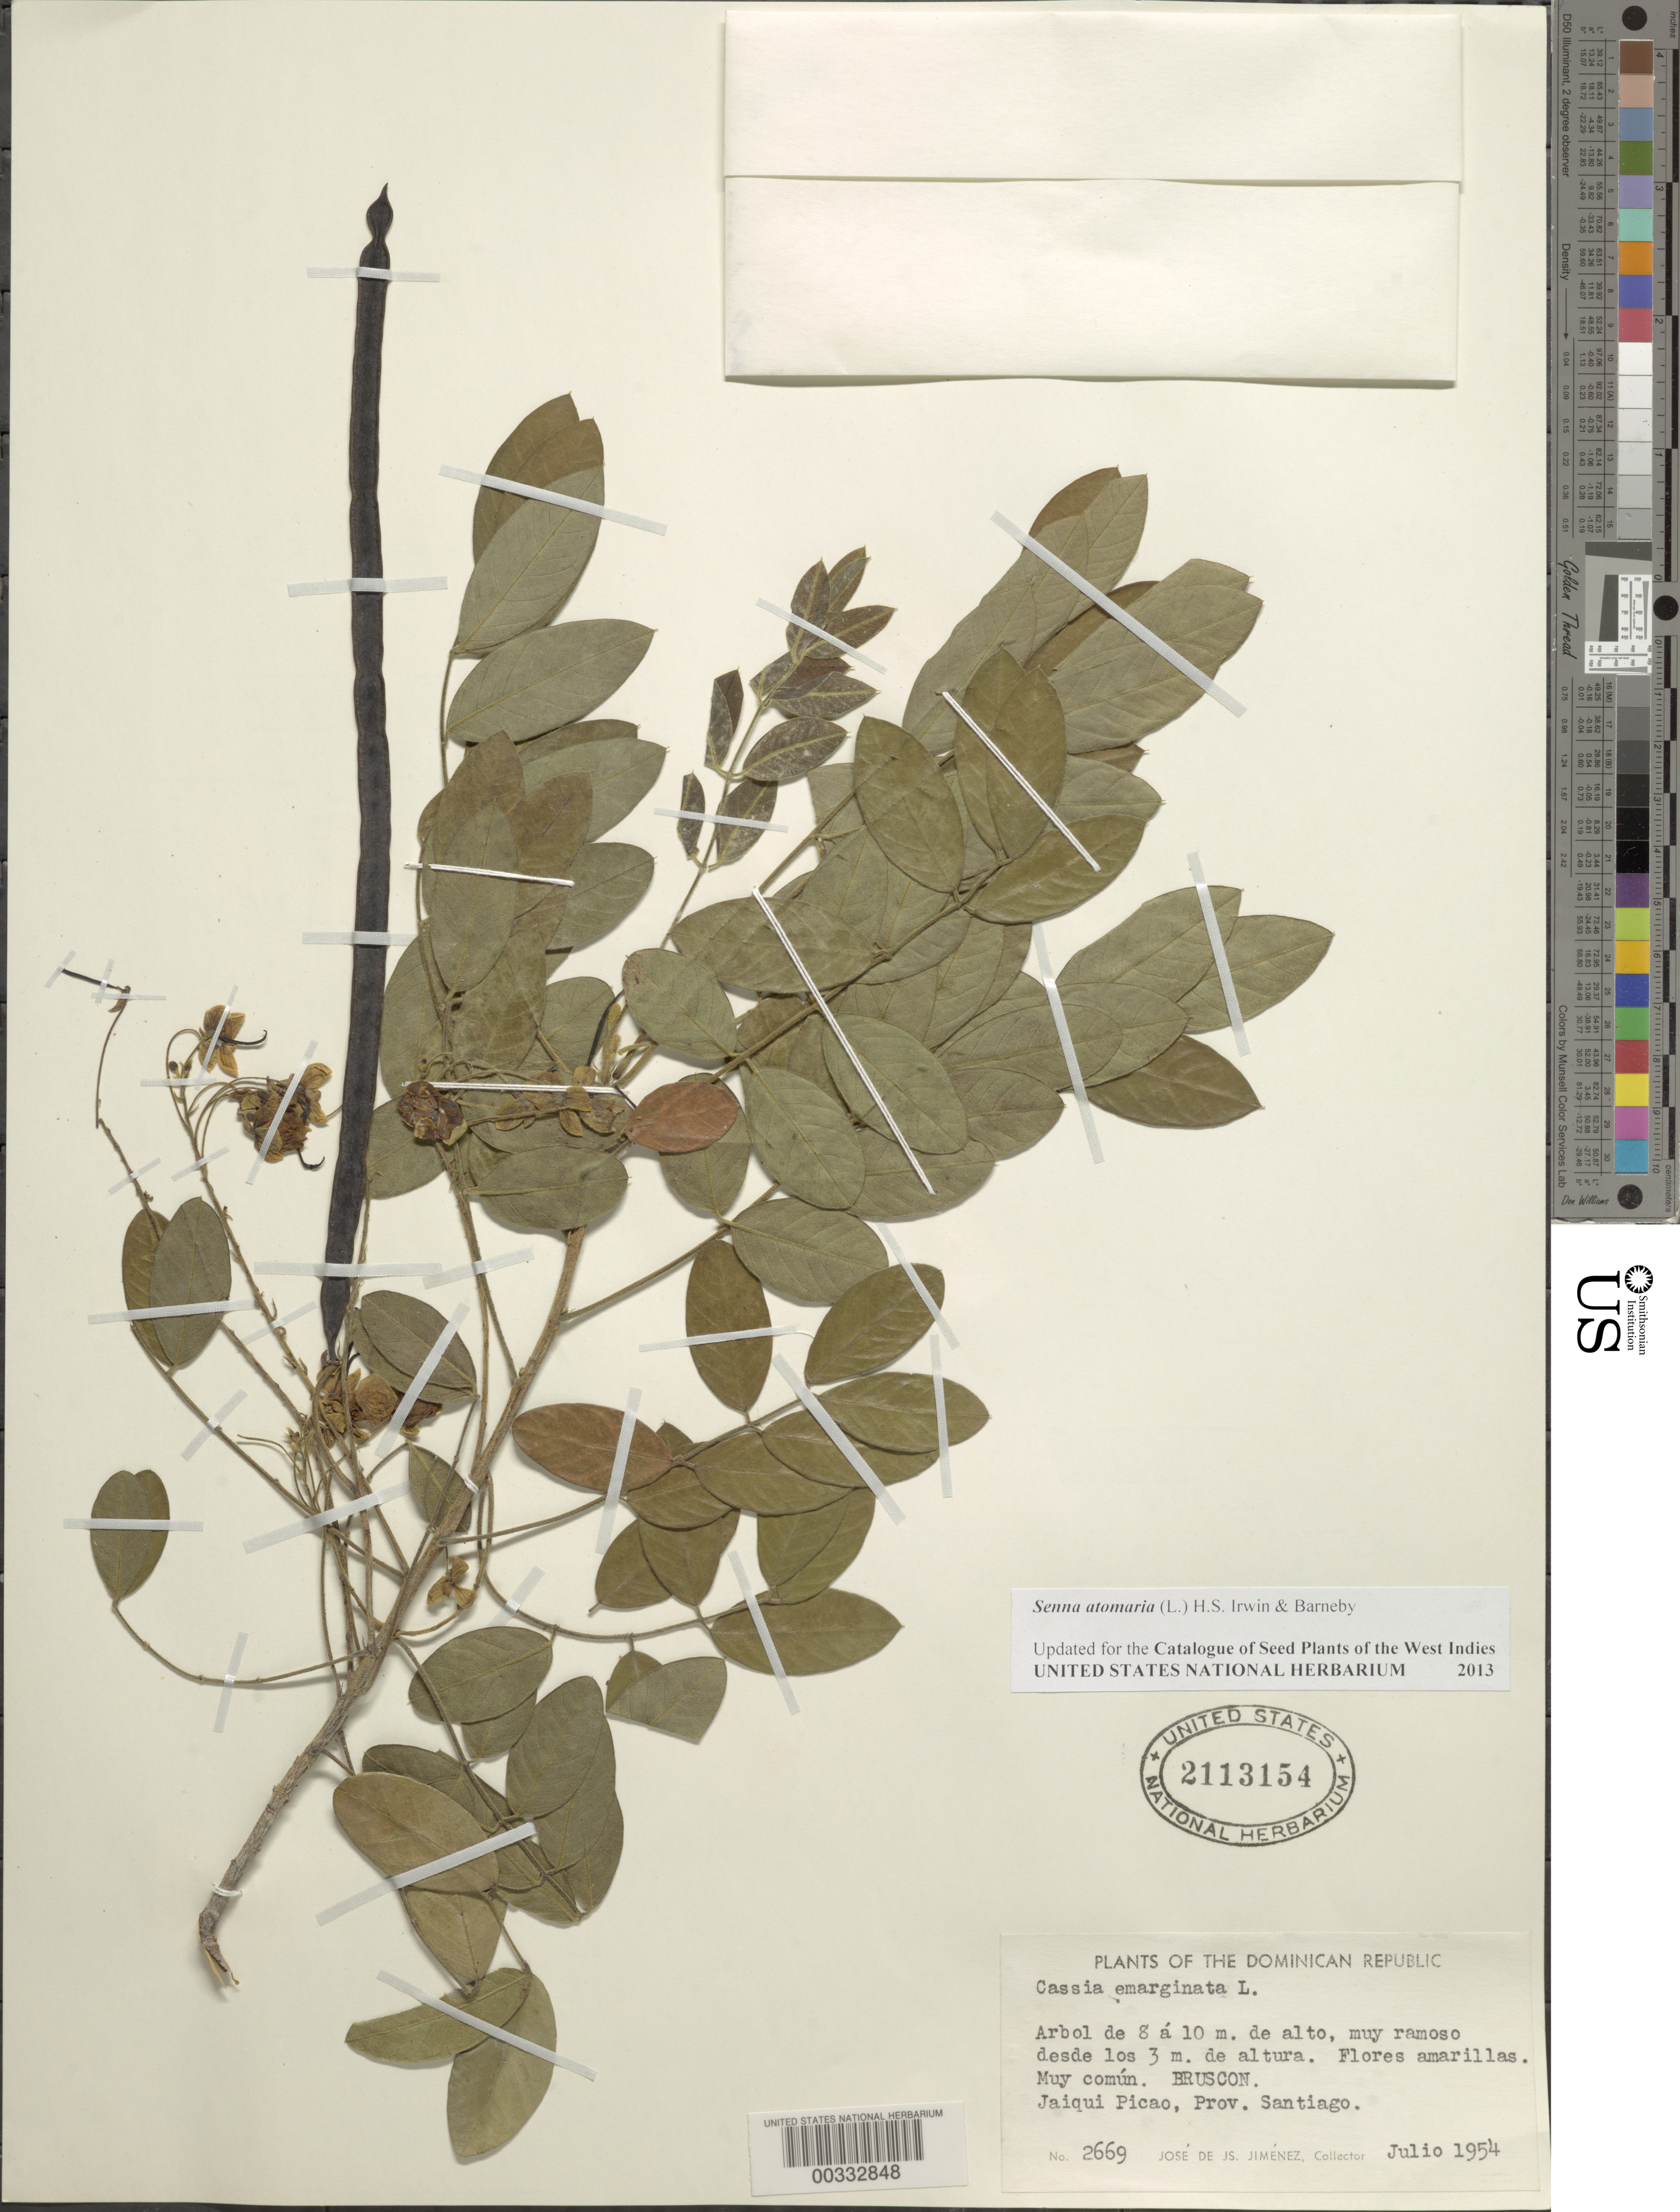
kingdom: Plantae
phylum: Tracheophyta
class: Magnoliopsida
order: Fabales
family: Fabaceae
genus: Senna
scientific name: Senna atomaria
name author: (L.) H.S. Irwin & Barneby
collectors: J. J. Jiménez Almonte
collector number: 2669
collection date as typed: Jul 1954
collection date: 1954-07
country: Dominican Republic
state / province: Santiago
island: Hispaniola Island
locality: Jaiquí picado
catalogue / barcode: US 2113154